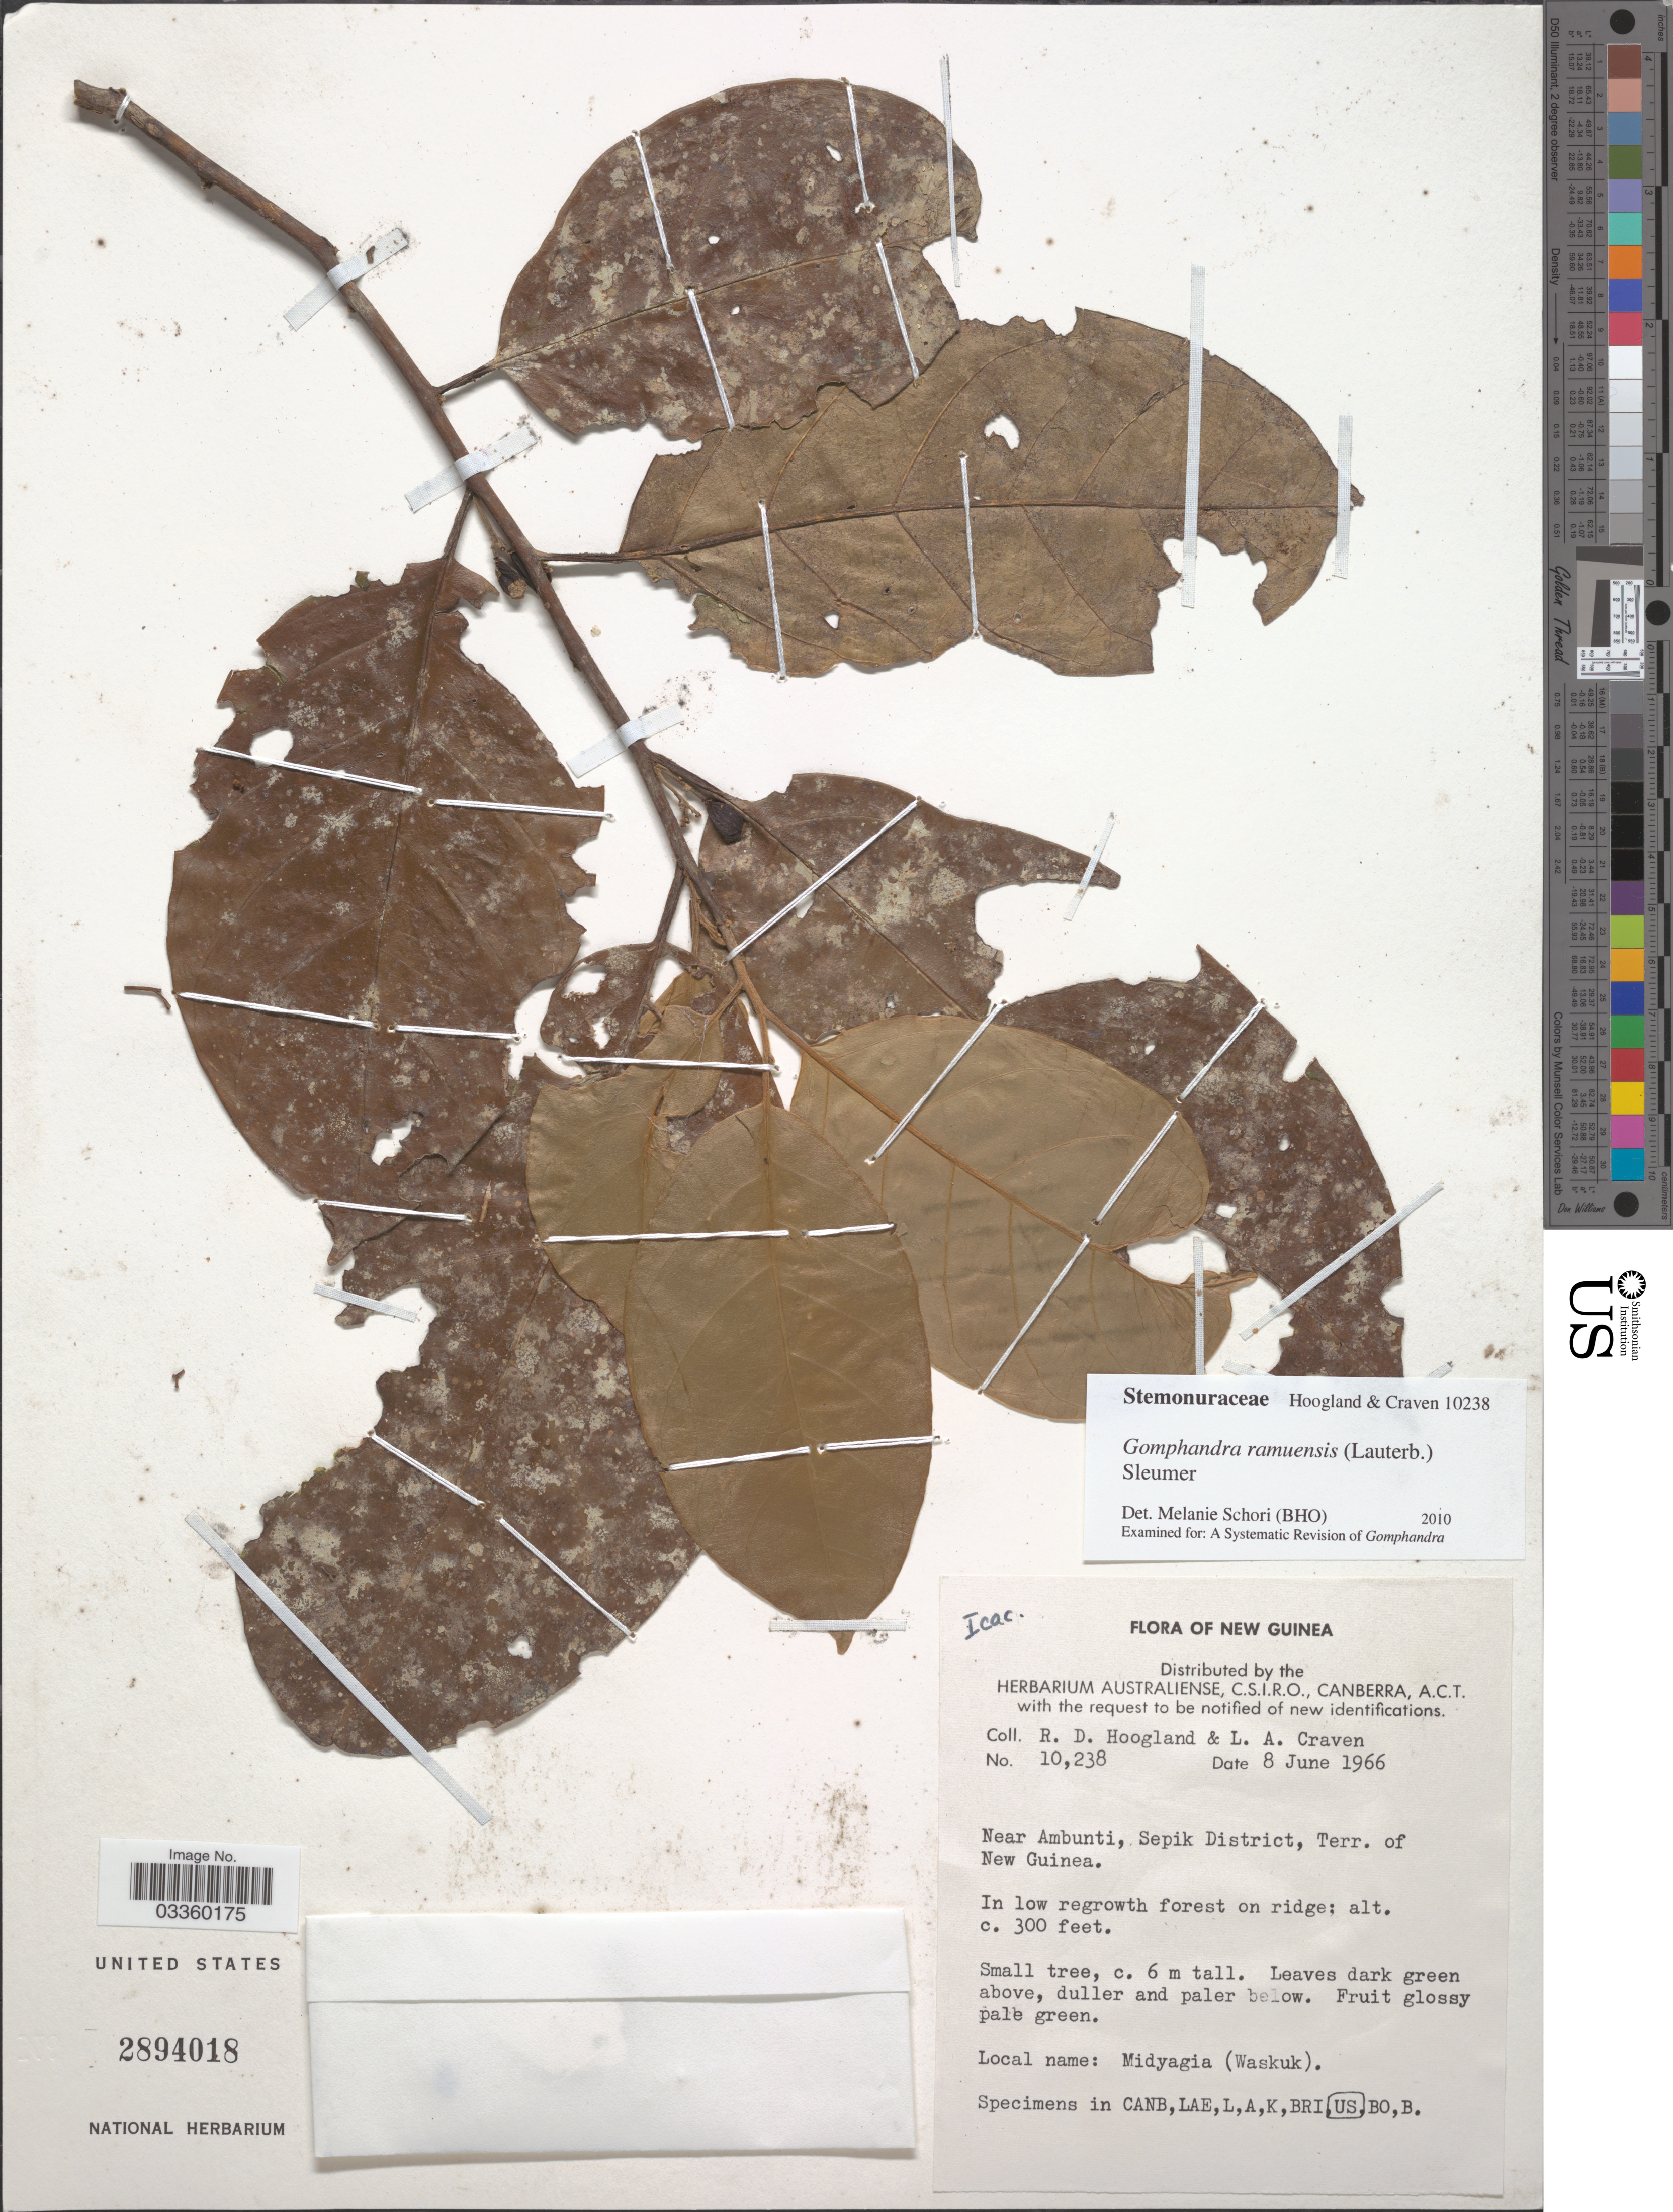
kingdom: Plantae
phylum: Tracheophyta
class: Magnoliopsida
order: Cardiopteridales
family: Stemonuraceae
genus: Gomphandra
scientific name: Gomphandra ramuensis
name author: Sleumer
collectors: R. D. Hoogland & L. A. Craven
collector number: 10238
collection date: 1966-06-08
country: Papua New Guinea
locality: New Guinea. Near Ambunti, Sepik District, Terr. of New Guinea.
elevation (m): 91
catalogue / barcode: US 2894018